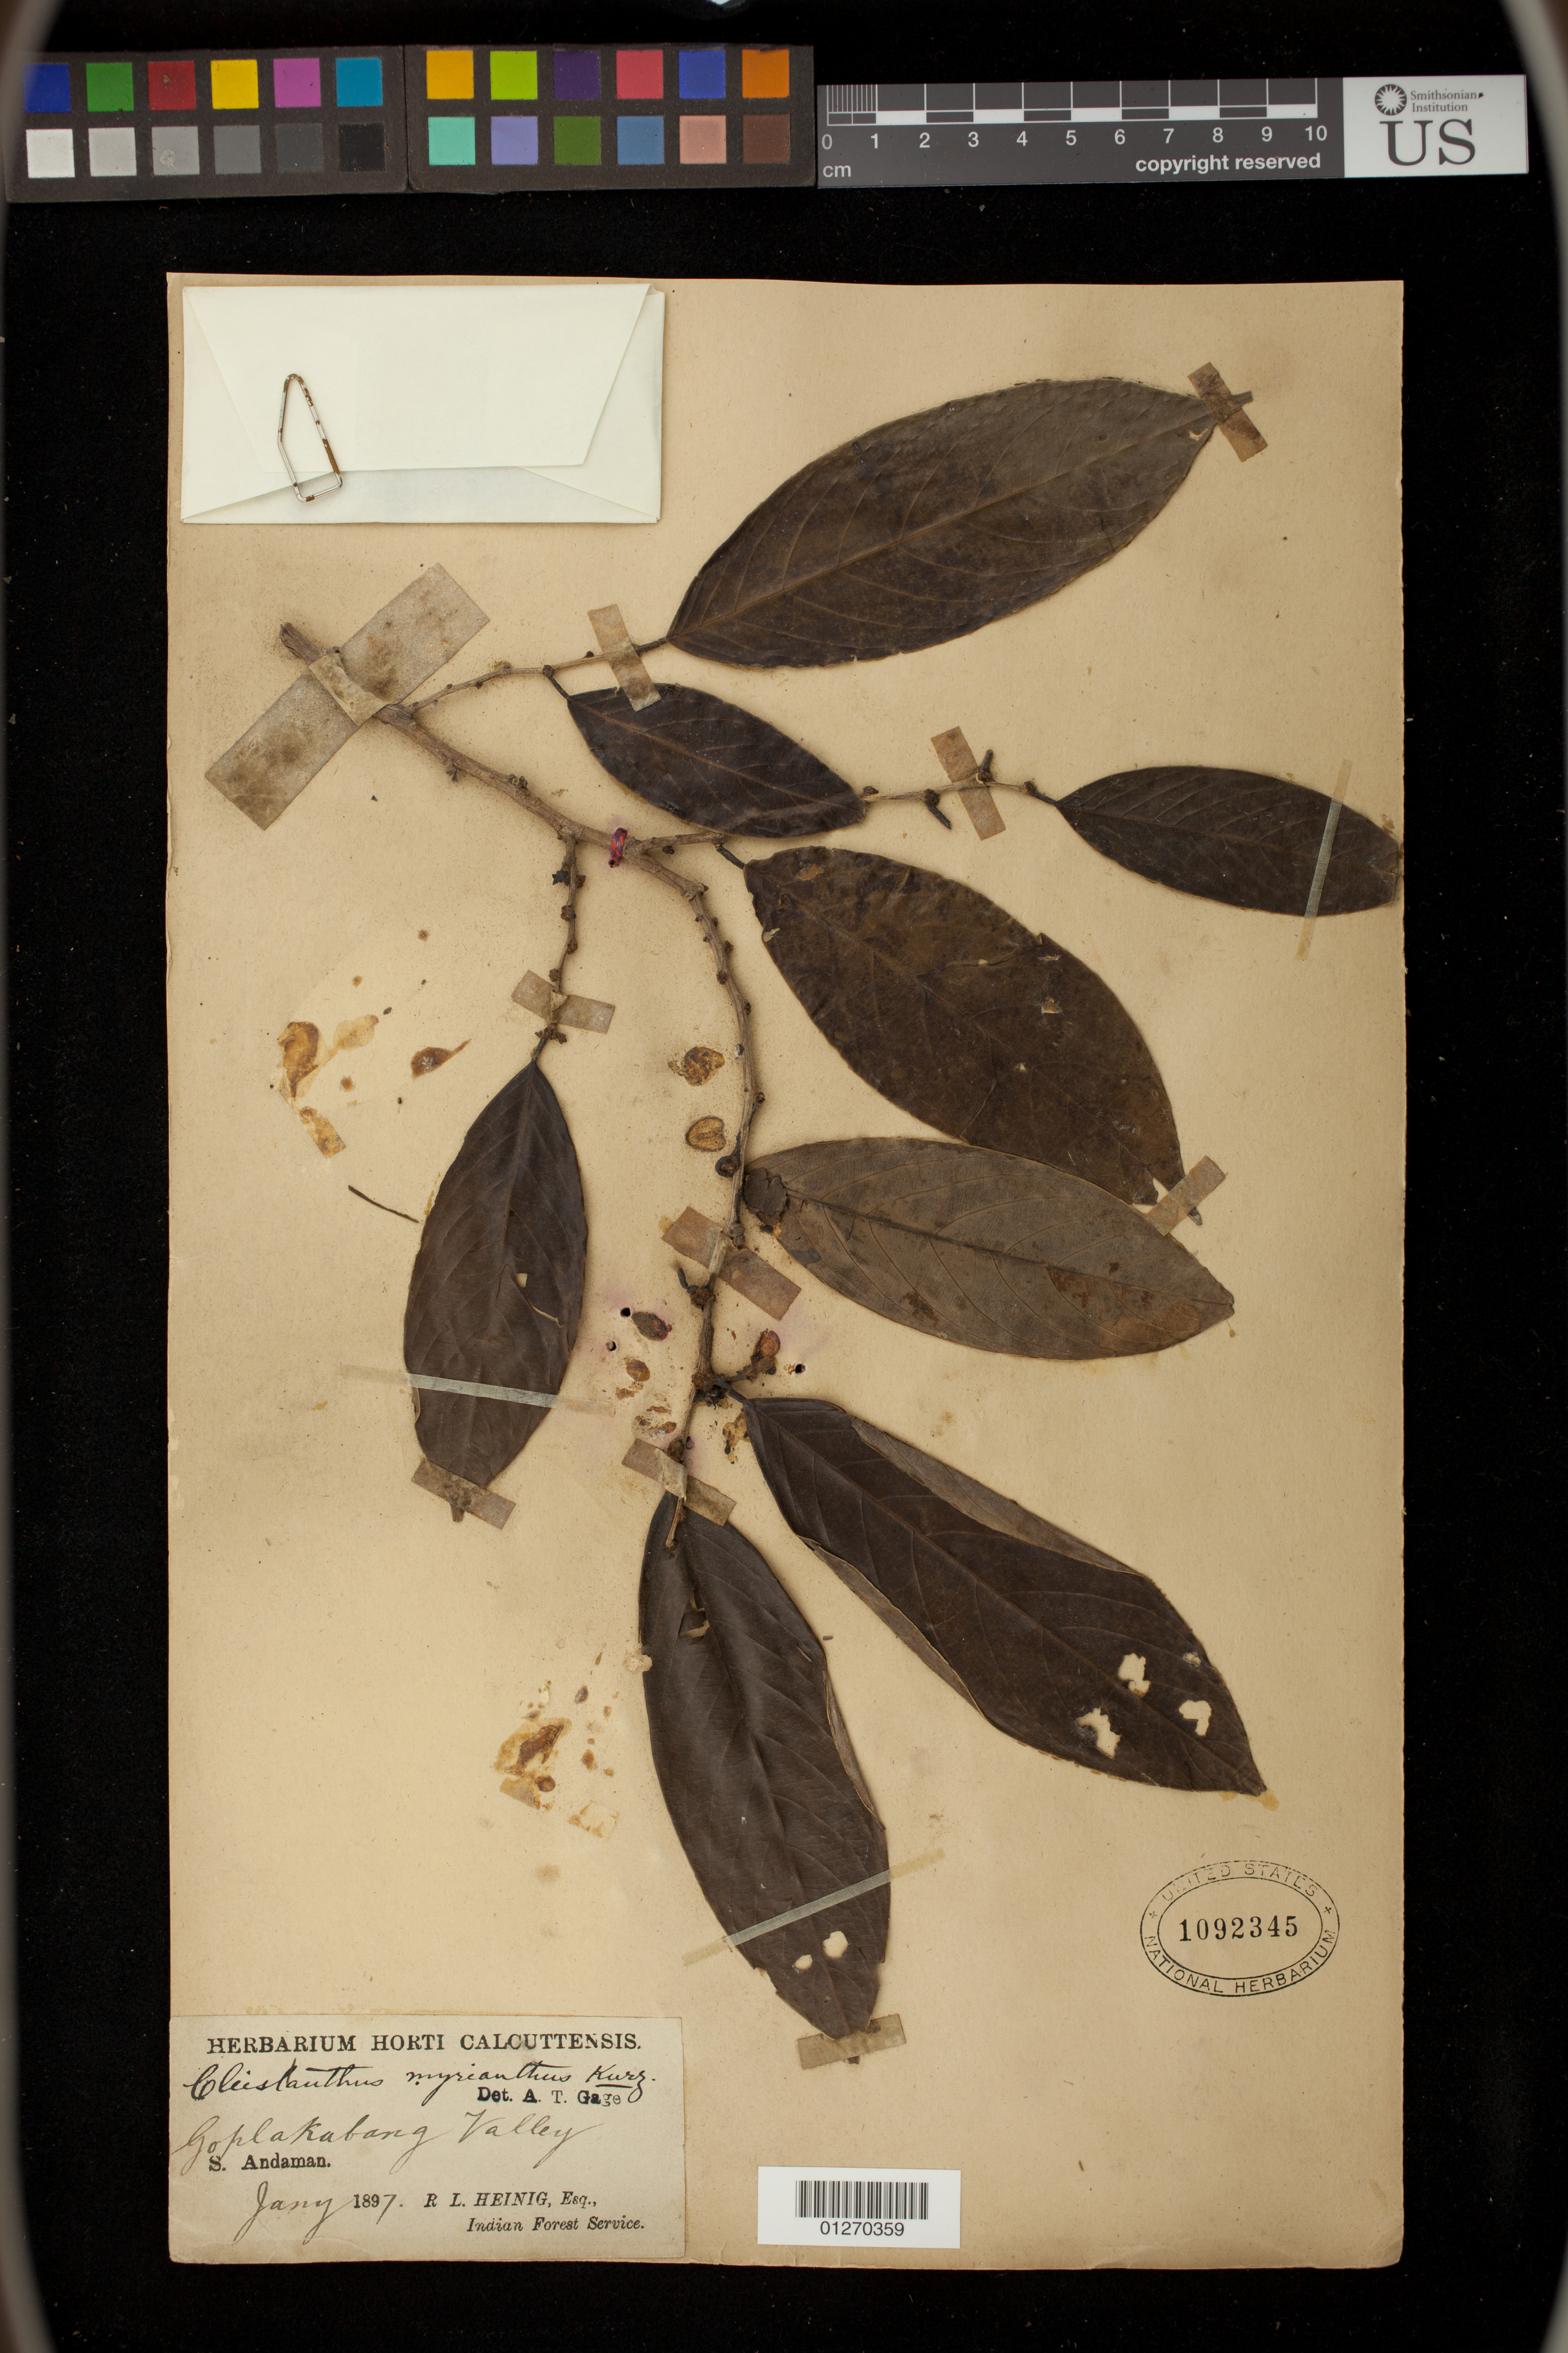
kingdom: Plantae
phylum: Tracheophyta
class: Magnoliopsida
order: Malpighiales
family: Phyllanthaceae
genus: Cleistanthus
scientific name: Cleistanthus myrianthus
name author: (Hassk.) Kurz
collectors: R. Heinig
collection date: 1897-01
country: India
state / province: Andaman and Nicobar Islands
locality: Goplakabang Valley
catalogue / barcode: US 1092345